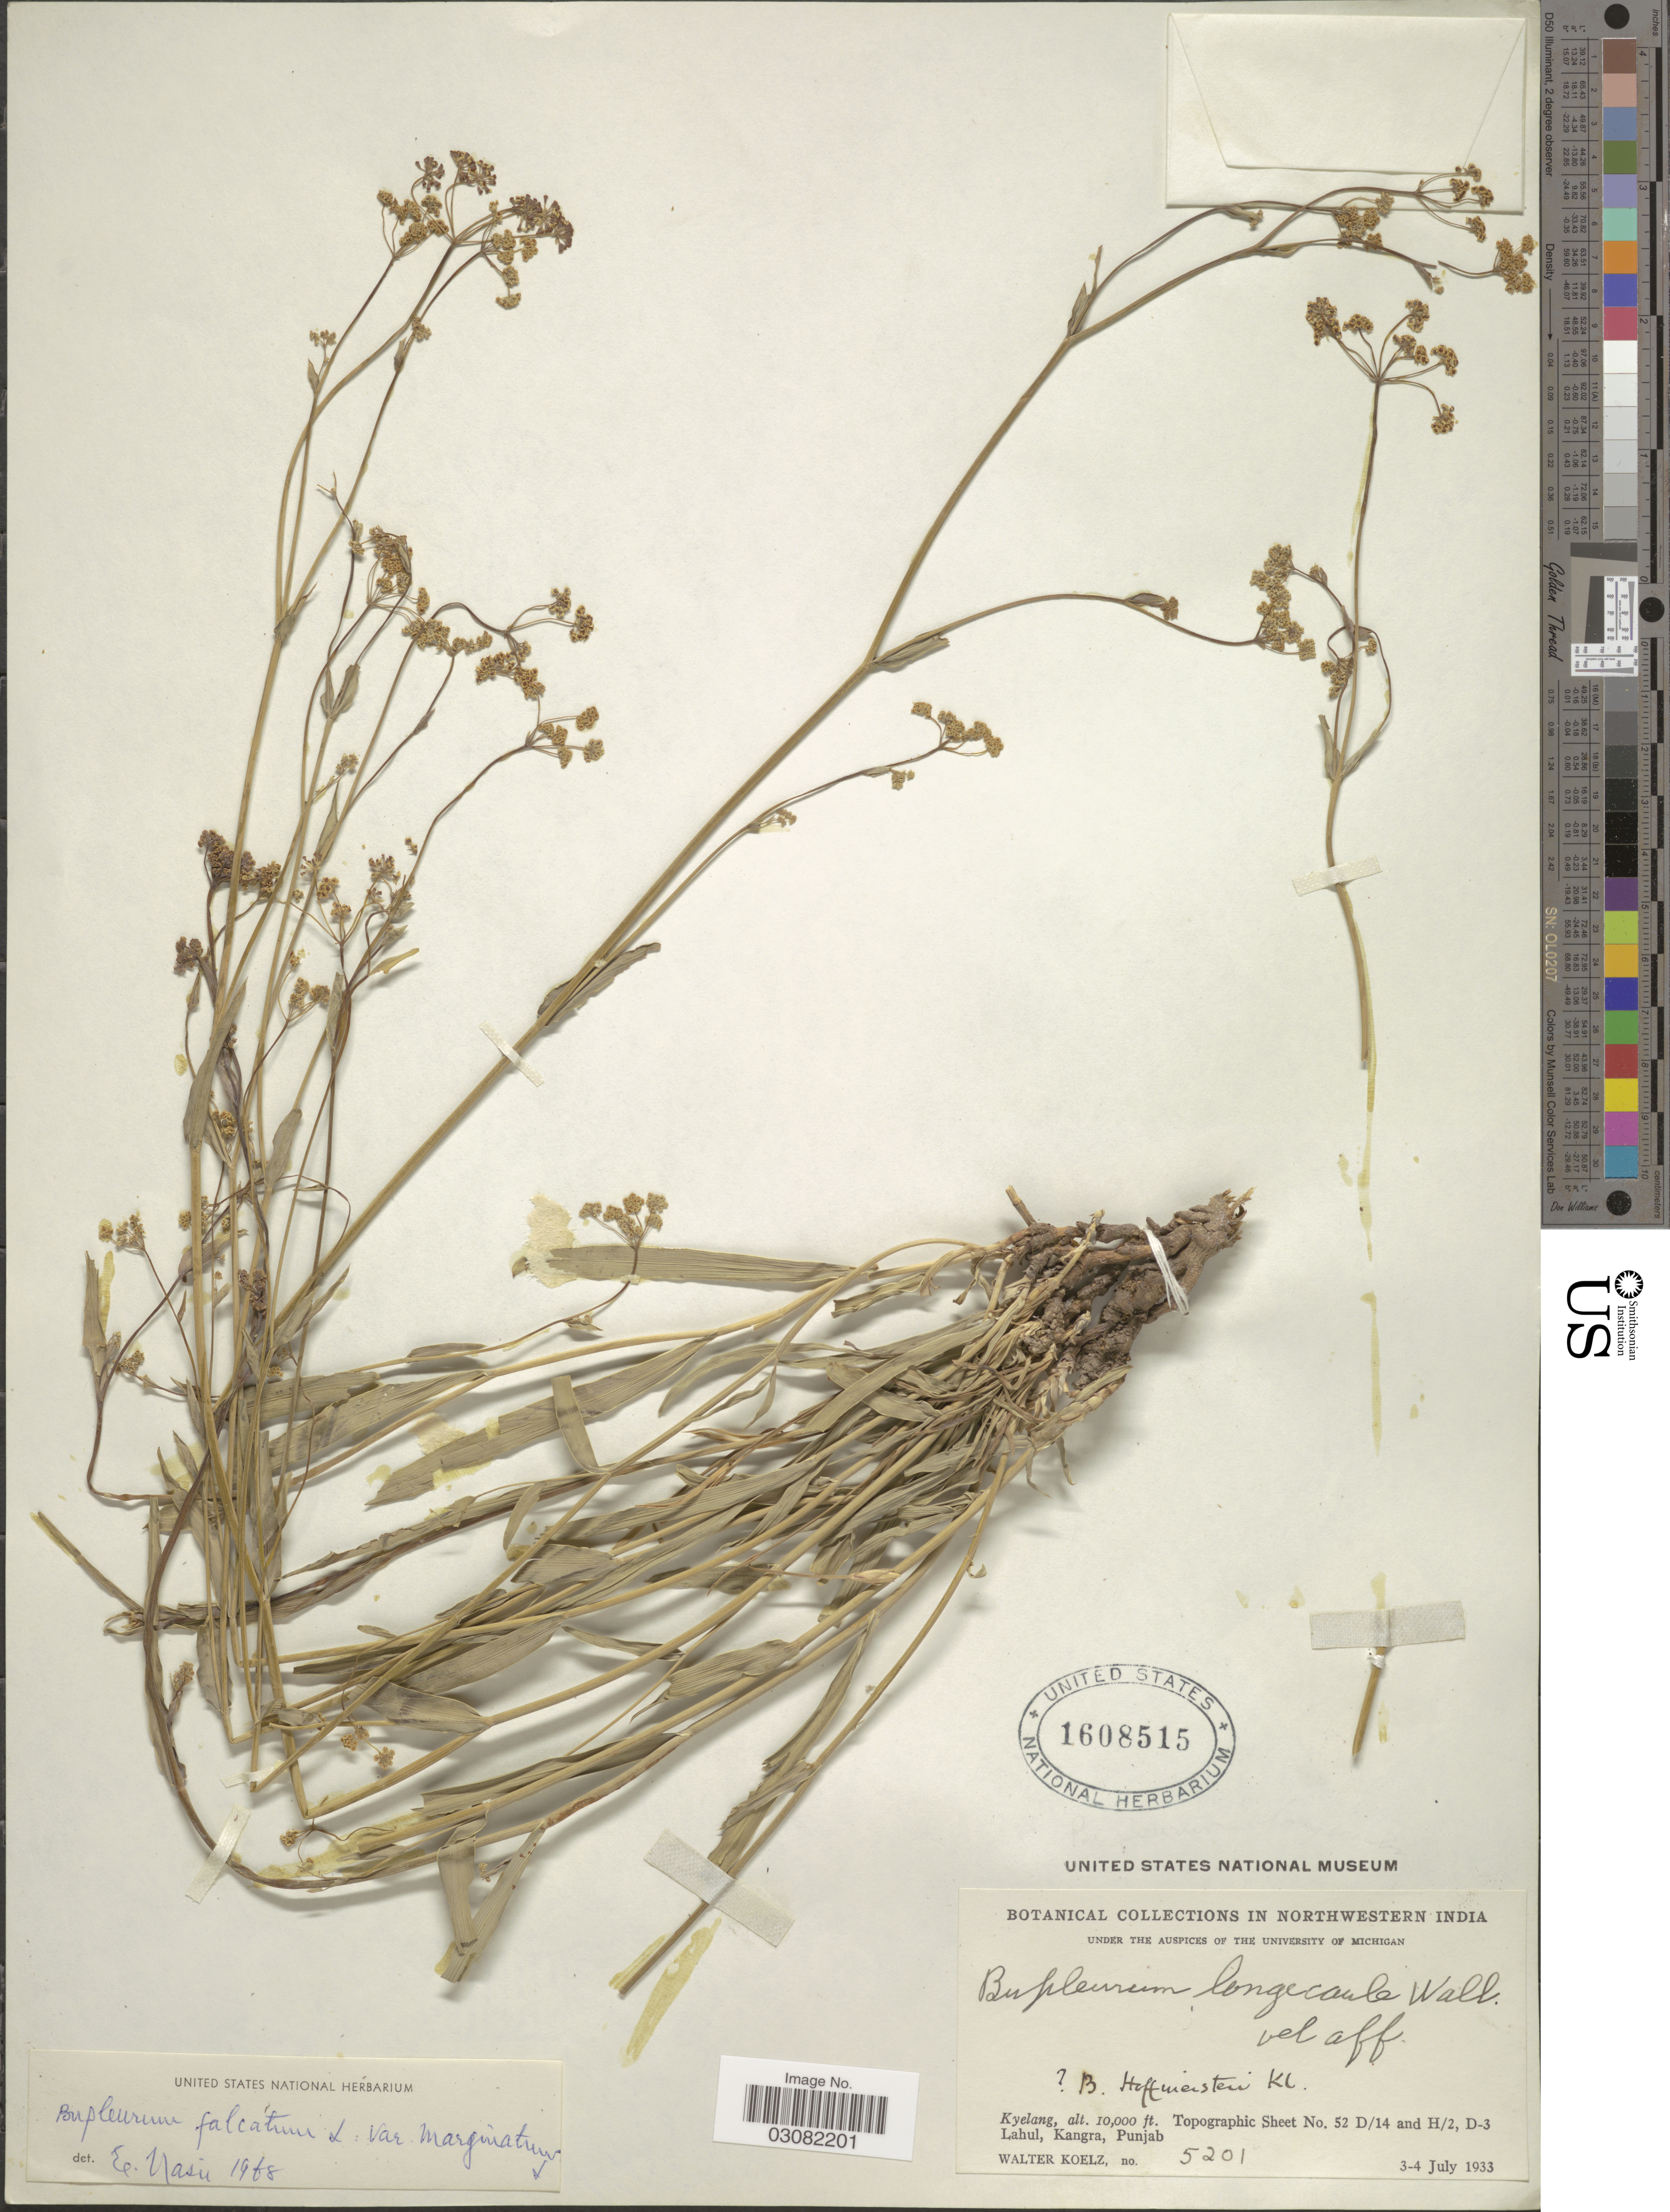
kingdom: Plantae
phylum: Tracheophyta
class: Magnoliopsida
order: Apiales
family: Apiaceae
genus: Bupleurum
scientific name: Bupleurum falcatum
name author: L.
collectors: W. N. Koelz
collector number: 5201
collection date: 1933-07-03/1933-07-04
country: India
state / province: Punjab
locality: Northwestern India, Kyelang, Lahul, Kangra, Punjab.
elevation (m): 3048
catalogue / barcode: US 1608515